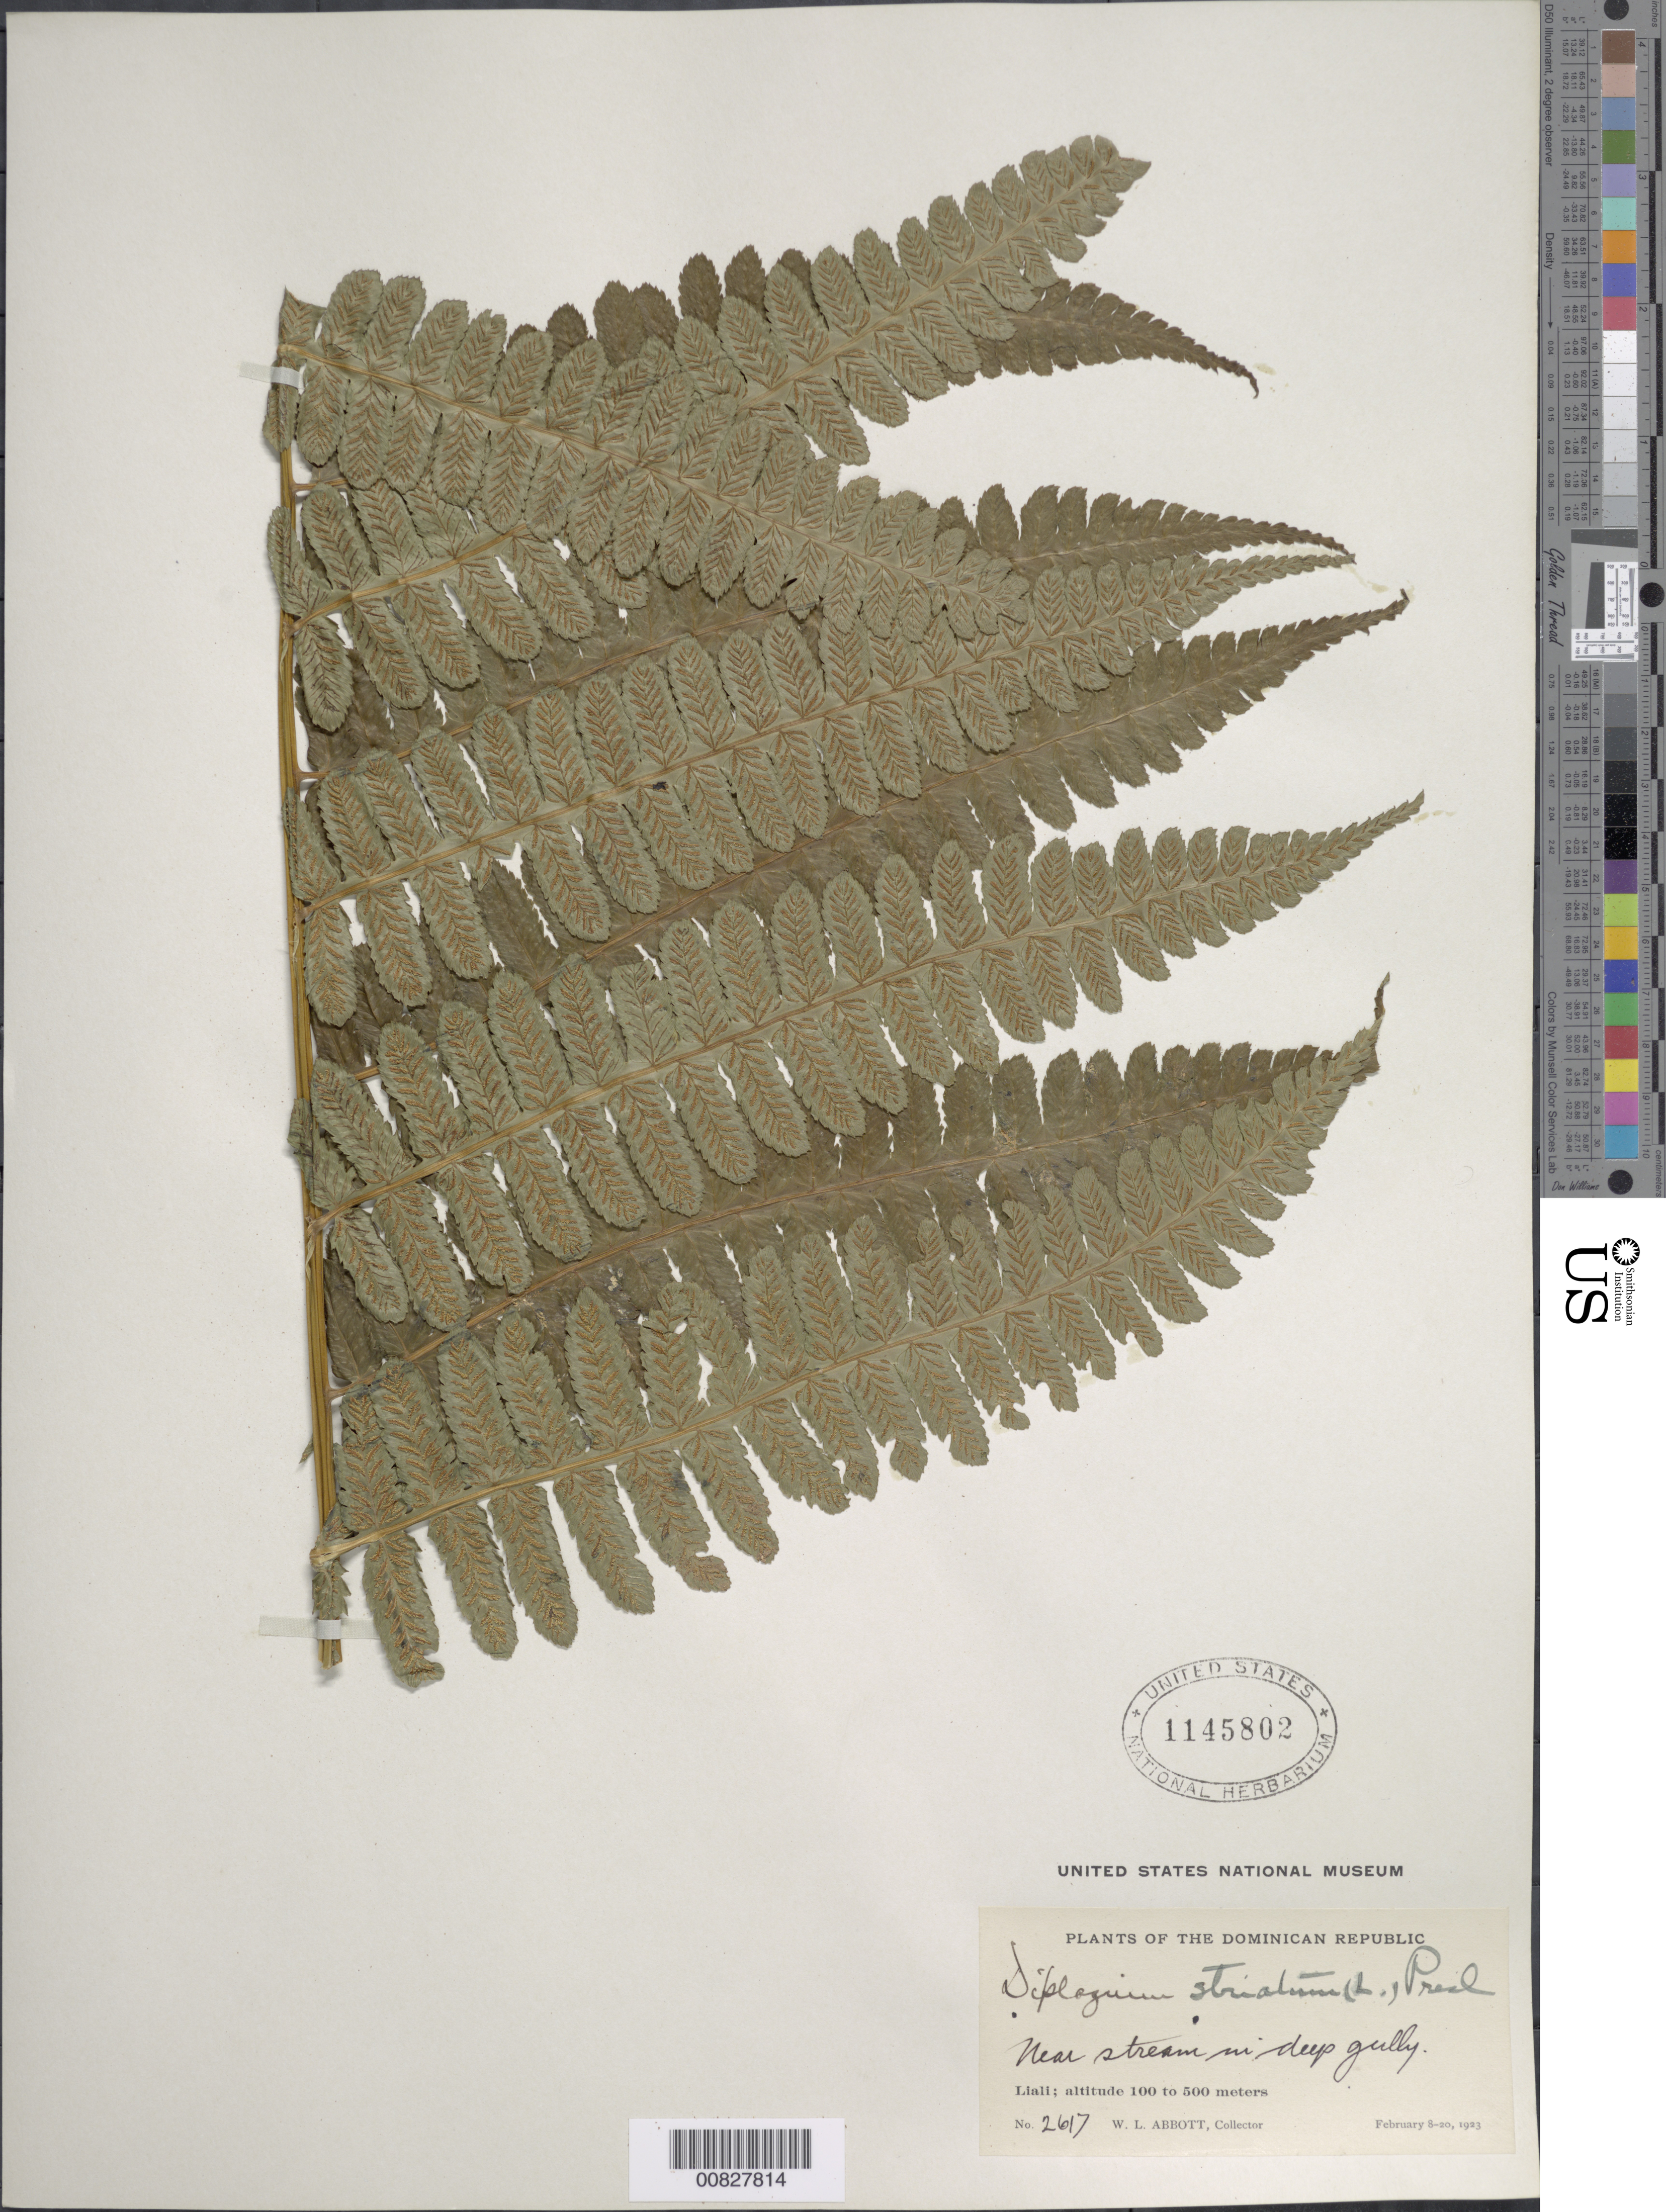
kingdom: Plantae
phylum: Tracheophyta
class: Polypodiopsida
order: Polypodiales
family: Athyriaceae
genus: Diplazium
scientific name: Diplazium striatum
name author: (L.) C. Presl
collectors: W. L. Abbott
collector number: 2617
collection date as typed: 08 Feb 1923 to 20 Feb 1923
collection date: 1923-02-08/1923-02-20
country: Dominican Republic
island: Hispaniola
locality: Liali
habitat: Near stream in deep gully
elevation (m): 100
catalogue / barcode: US 1145802